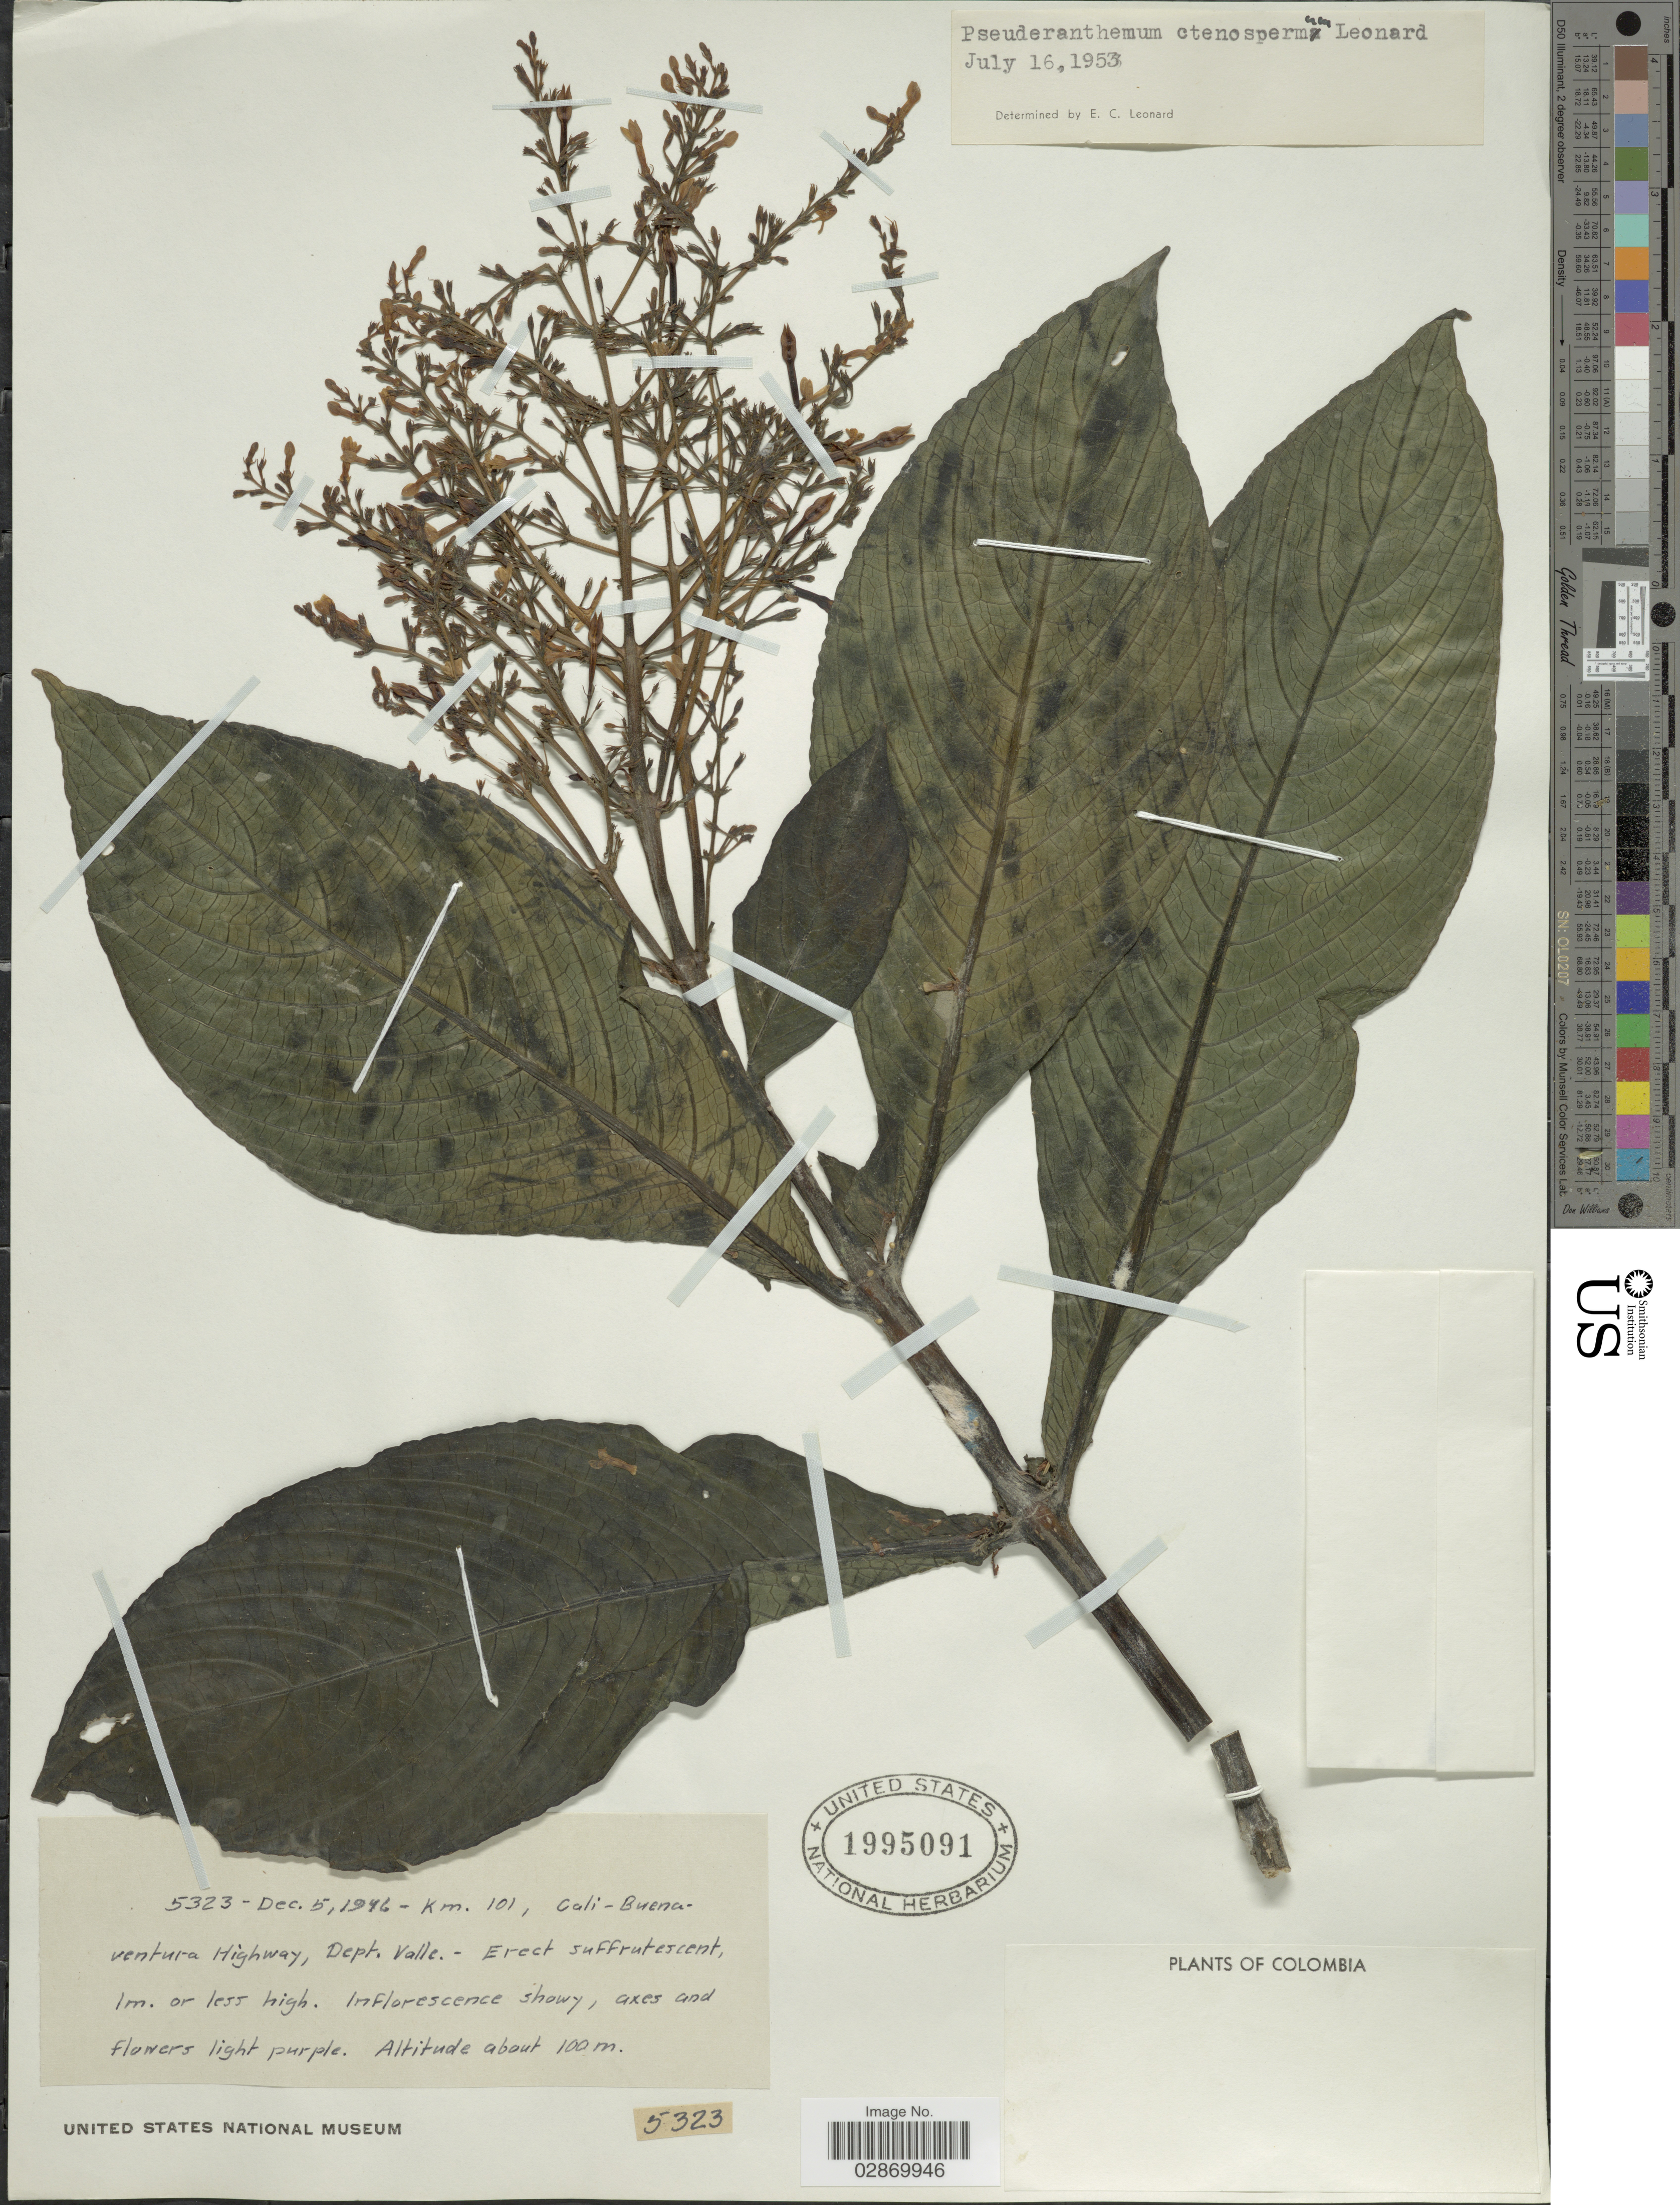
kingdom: Plantae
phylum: Tracheophyta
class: Magnoliopsida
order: Lamiales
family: Acanthaceae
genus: Pseuderanthemum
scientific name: Pseuderanthemum ctenospermum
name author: Leonard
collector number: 5323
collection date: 1946-12-05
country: Colombia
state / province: Valle del Cauca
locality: Km 101, Cali-Buena, ventura Highway, Dept. Valle.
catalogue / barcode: US 1995091